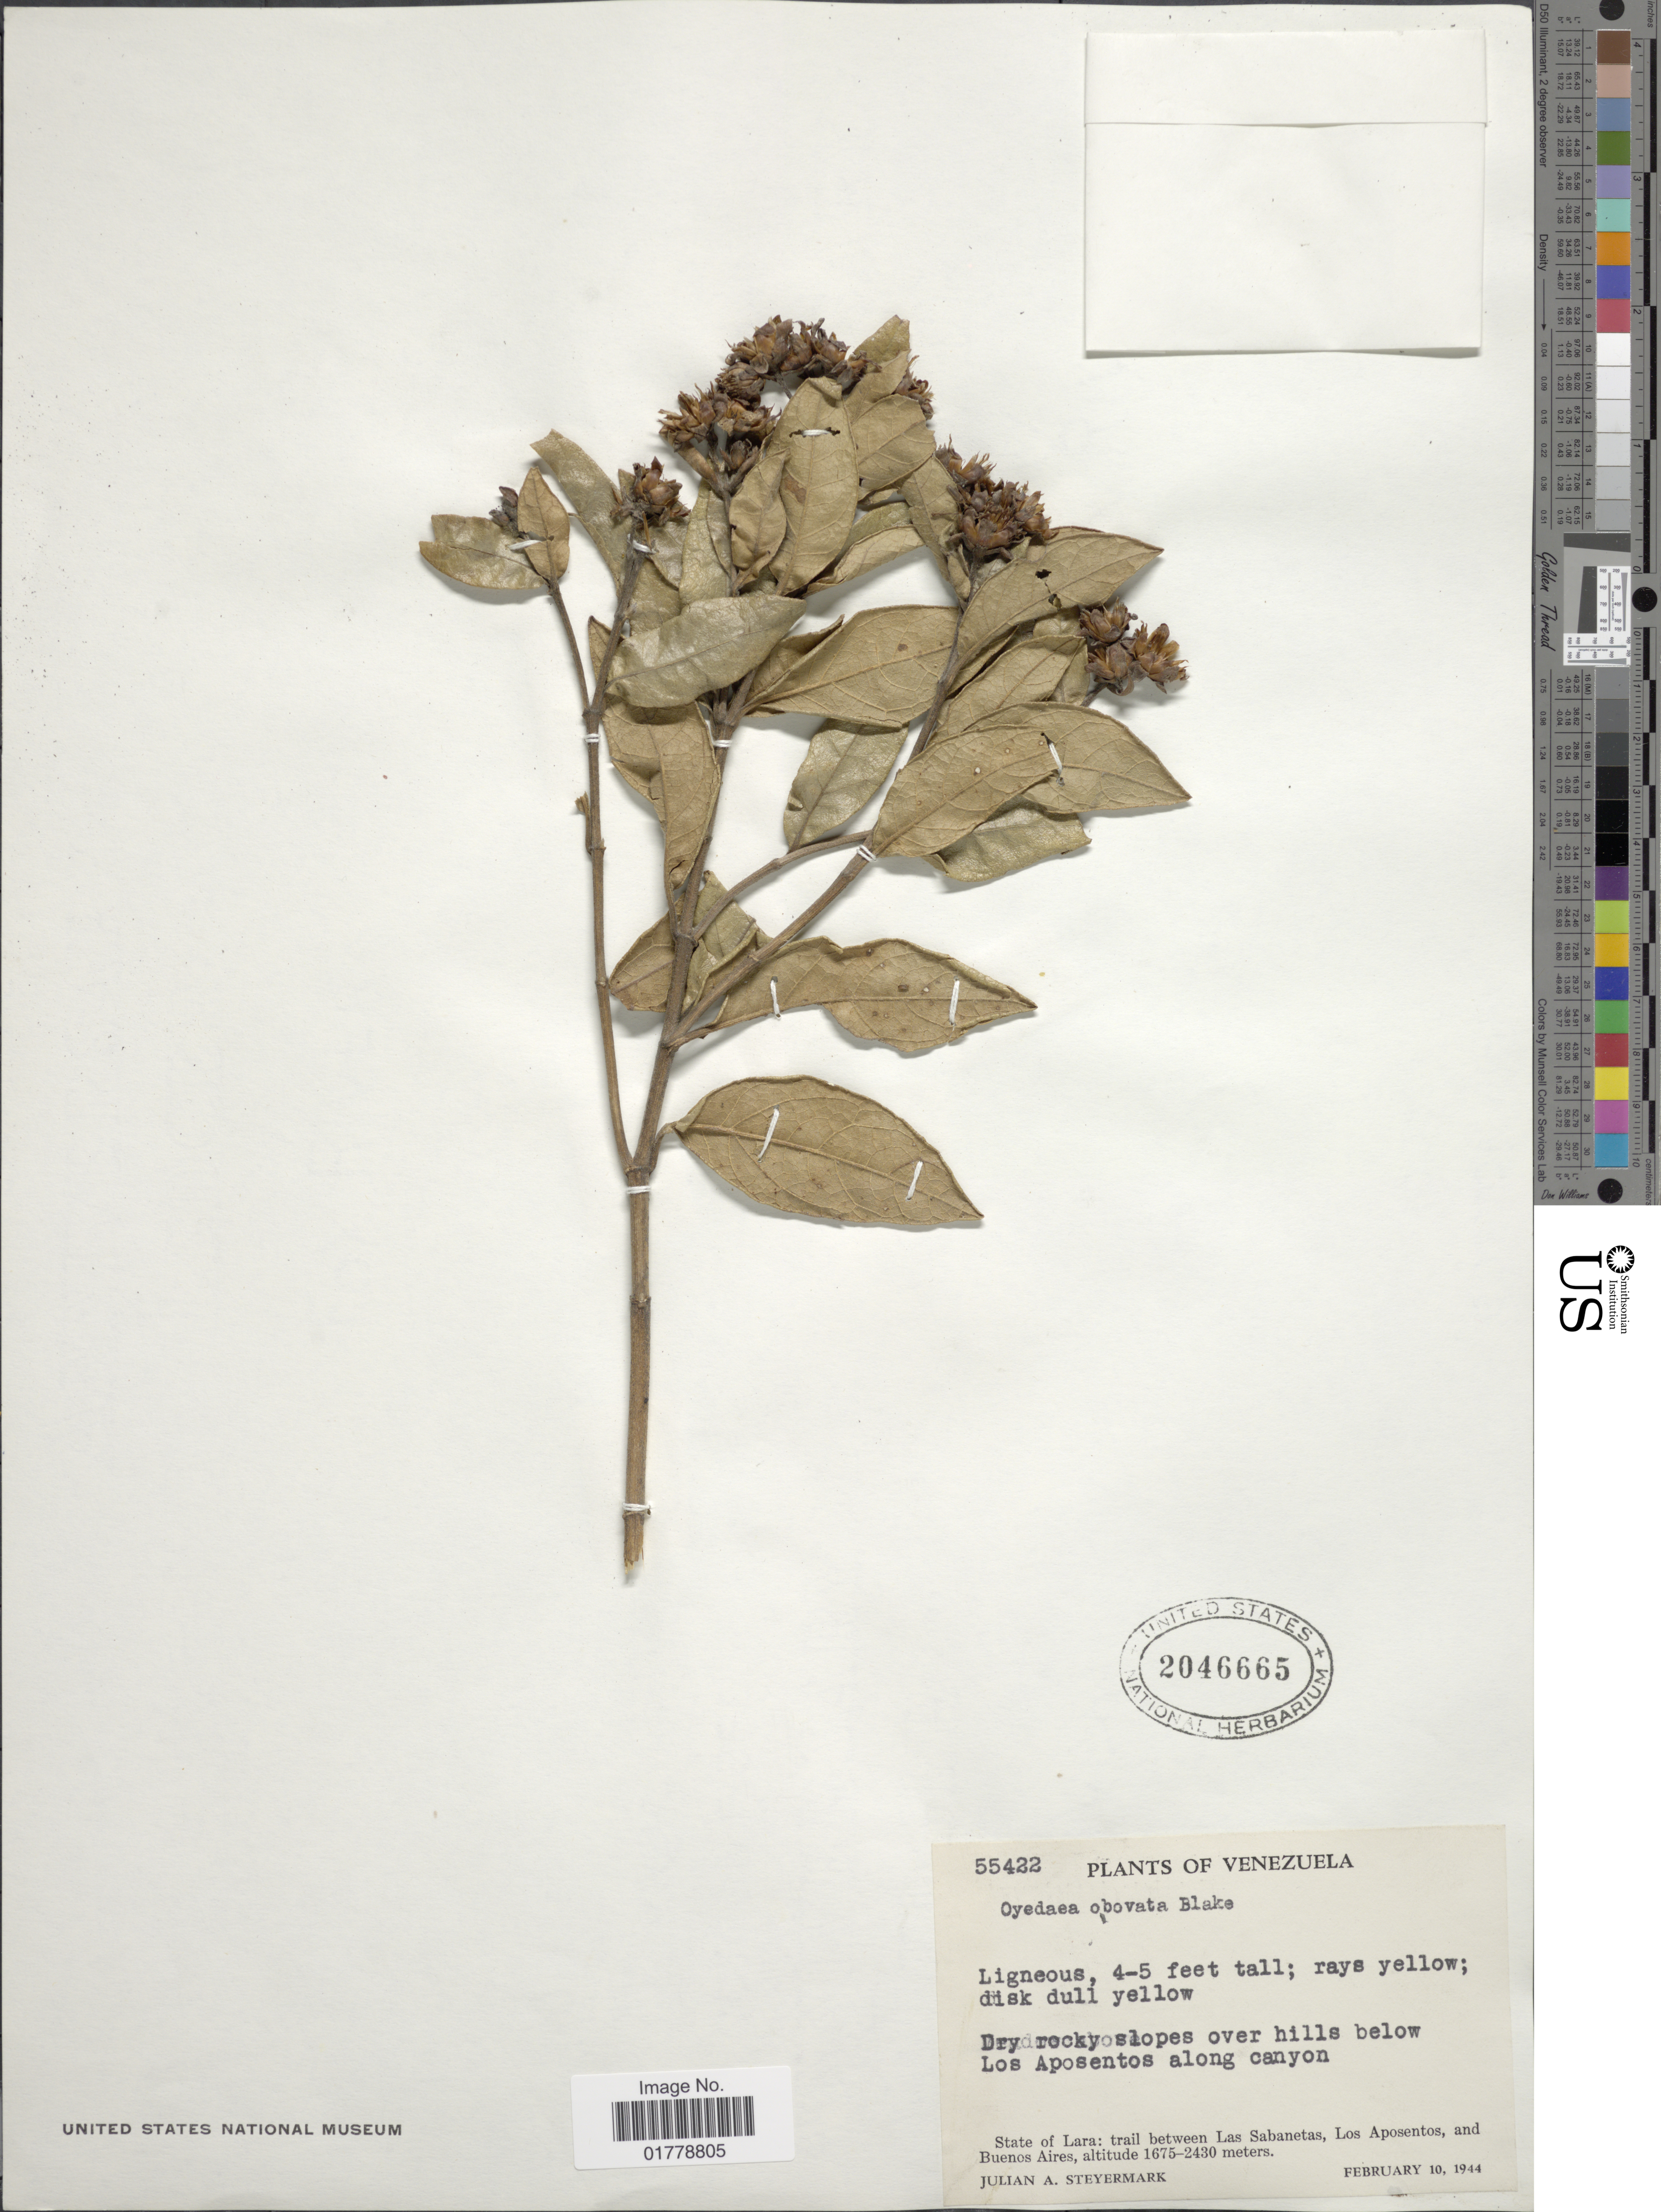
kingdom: Plantae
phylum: Tracheophyta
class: Magnoliopsida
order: Asterales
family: Asteraceae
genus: Oyedaea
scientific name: Oyedaea obovata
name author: S.F. Blake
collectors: J. Steyermark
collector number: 55422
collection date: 1944-02-10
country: Venezuela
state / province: Lara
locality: Dry rocky slopes over hills below Los Aposentos along canyon. State of Lara: trail between Las Sabanetas, Los Aposentos, and Buenos Aires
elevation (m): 1675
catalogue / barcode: US 2046665